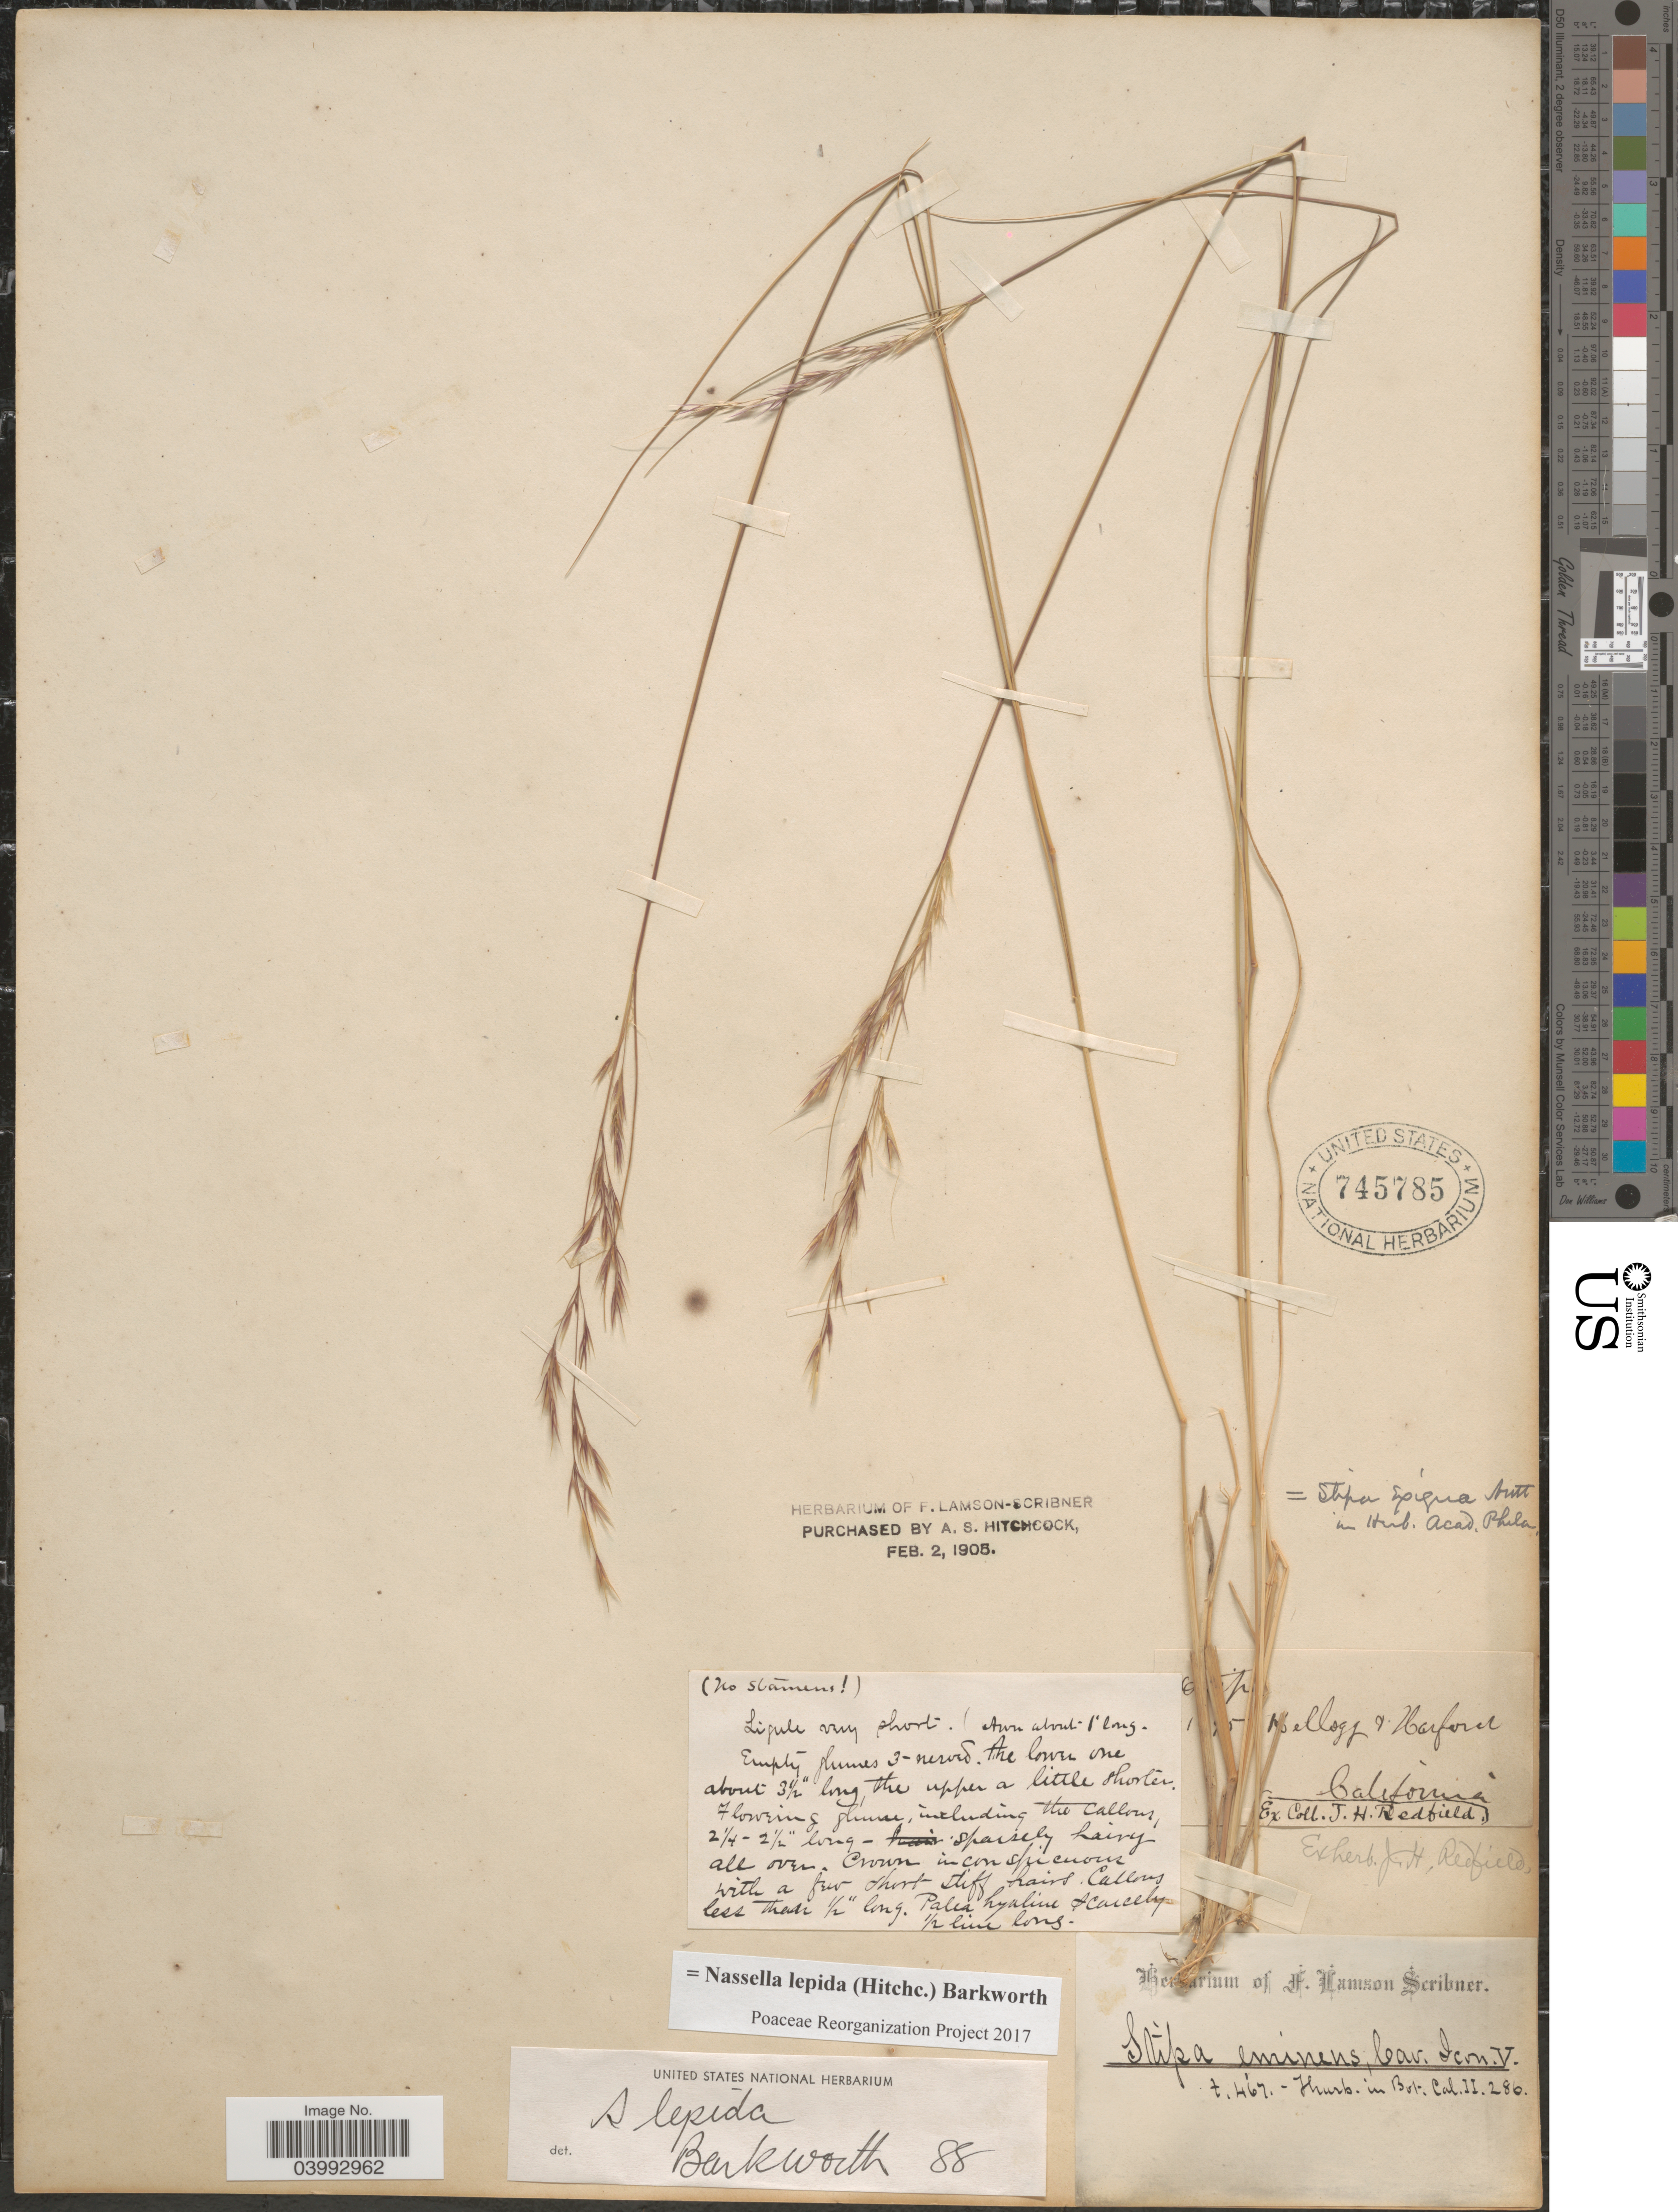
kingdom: Plantae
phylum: Tracheophyta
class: Liliopsida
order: Poales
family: Poaceae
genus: Nassella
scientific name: Nassella lepida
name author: (Hitchc.) Barkworth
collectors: -- Kellogg & Harford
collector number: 1!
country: United States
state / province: California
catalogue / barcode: US 745785